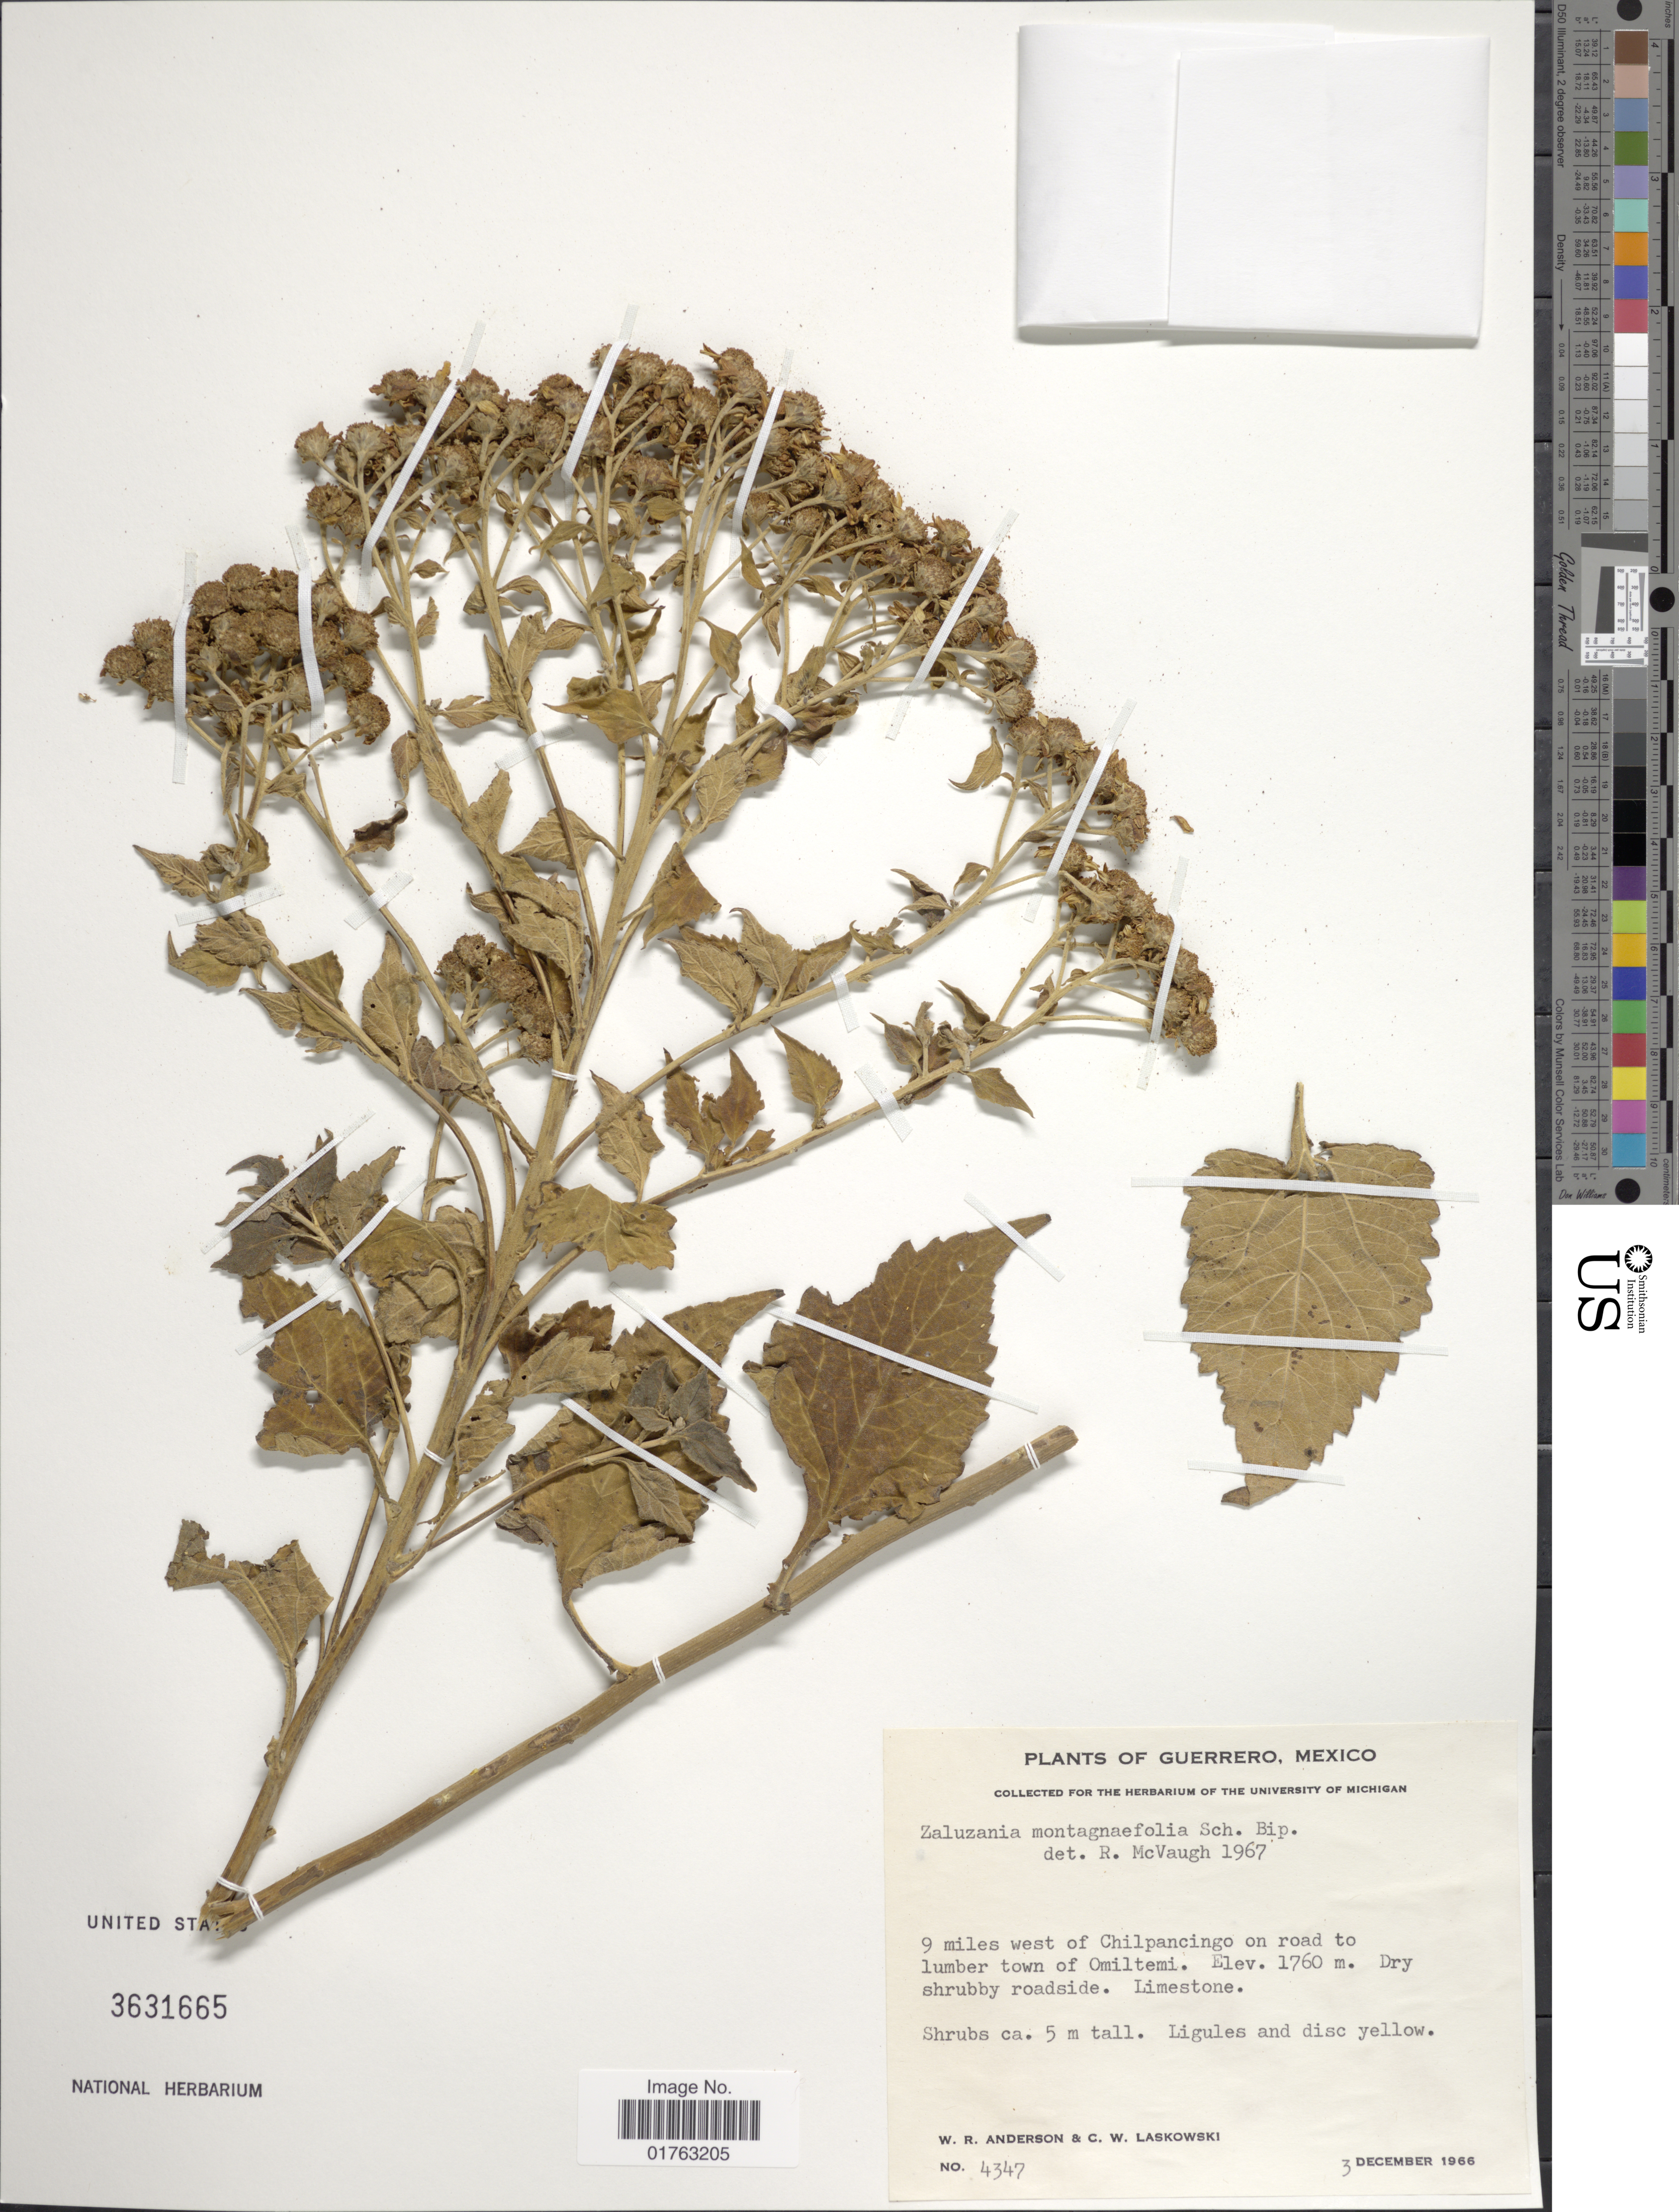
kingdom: Plantae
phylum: Tracheophyta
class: Magnoliopsida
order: Asterales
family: Asteraceae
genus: Zaluzania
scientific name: Zaluzania montagnaefolia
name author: Sch. Bip.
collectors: W. Anderson & C. Laskowski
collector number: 4347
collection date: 1966-12-03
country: Mexico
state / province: Guerrero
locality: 9 miles west of Chilpancingo on road to lumber town of Omiltemi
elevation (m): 1760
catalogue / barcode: US 3631665